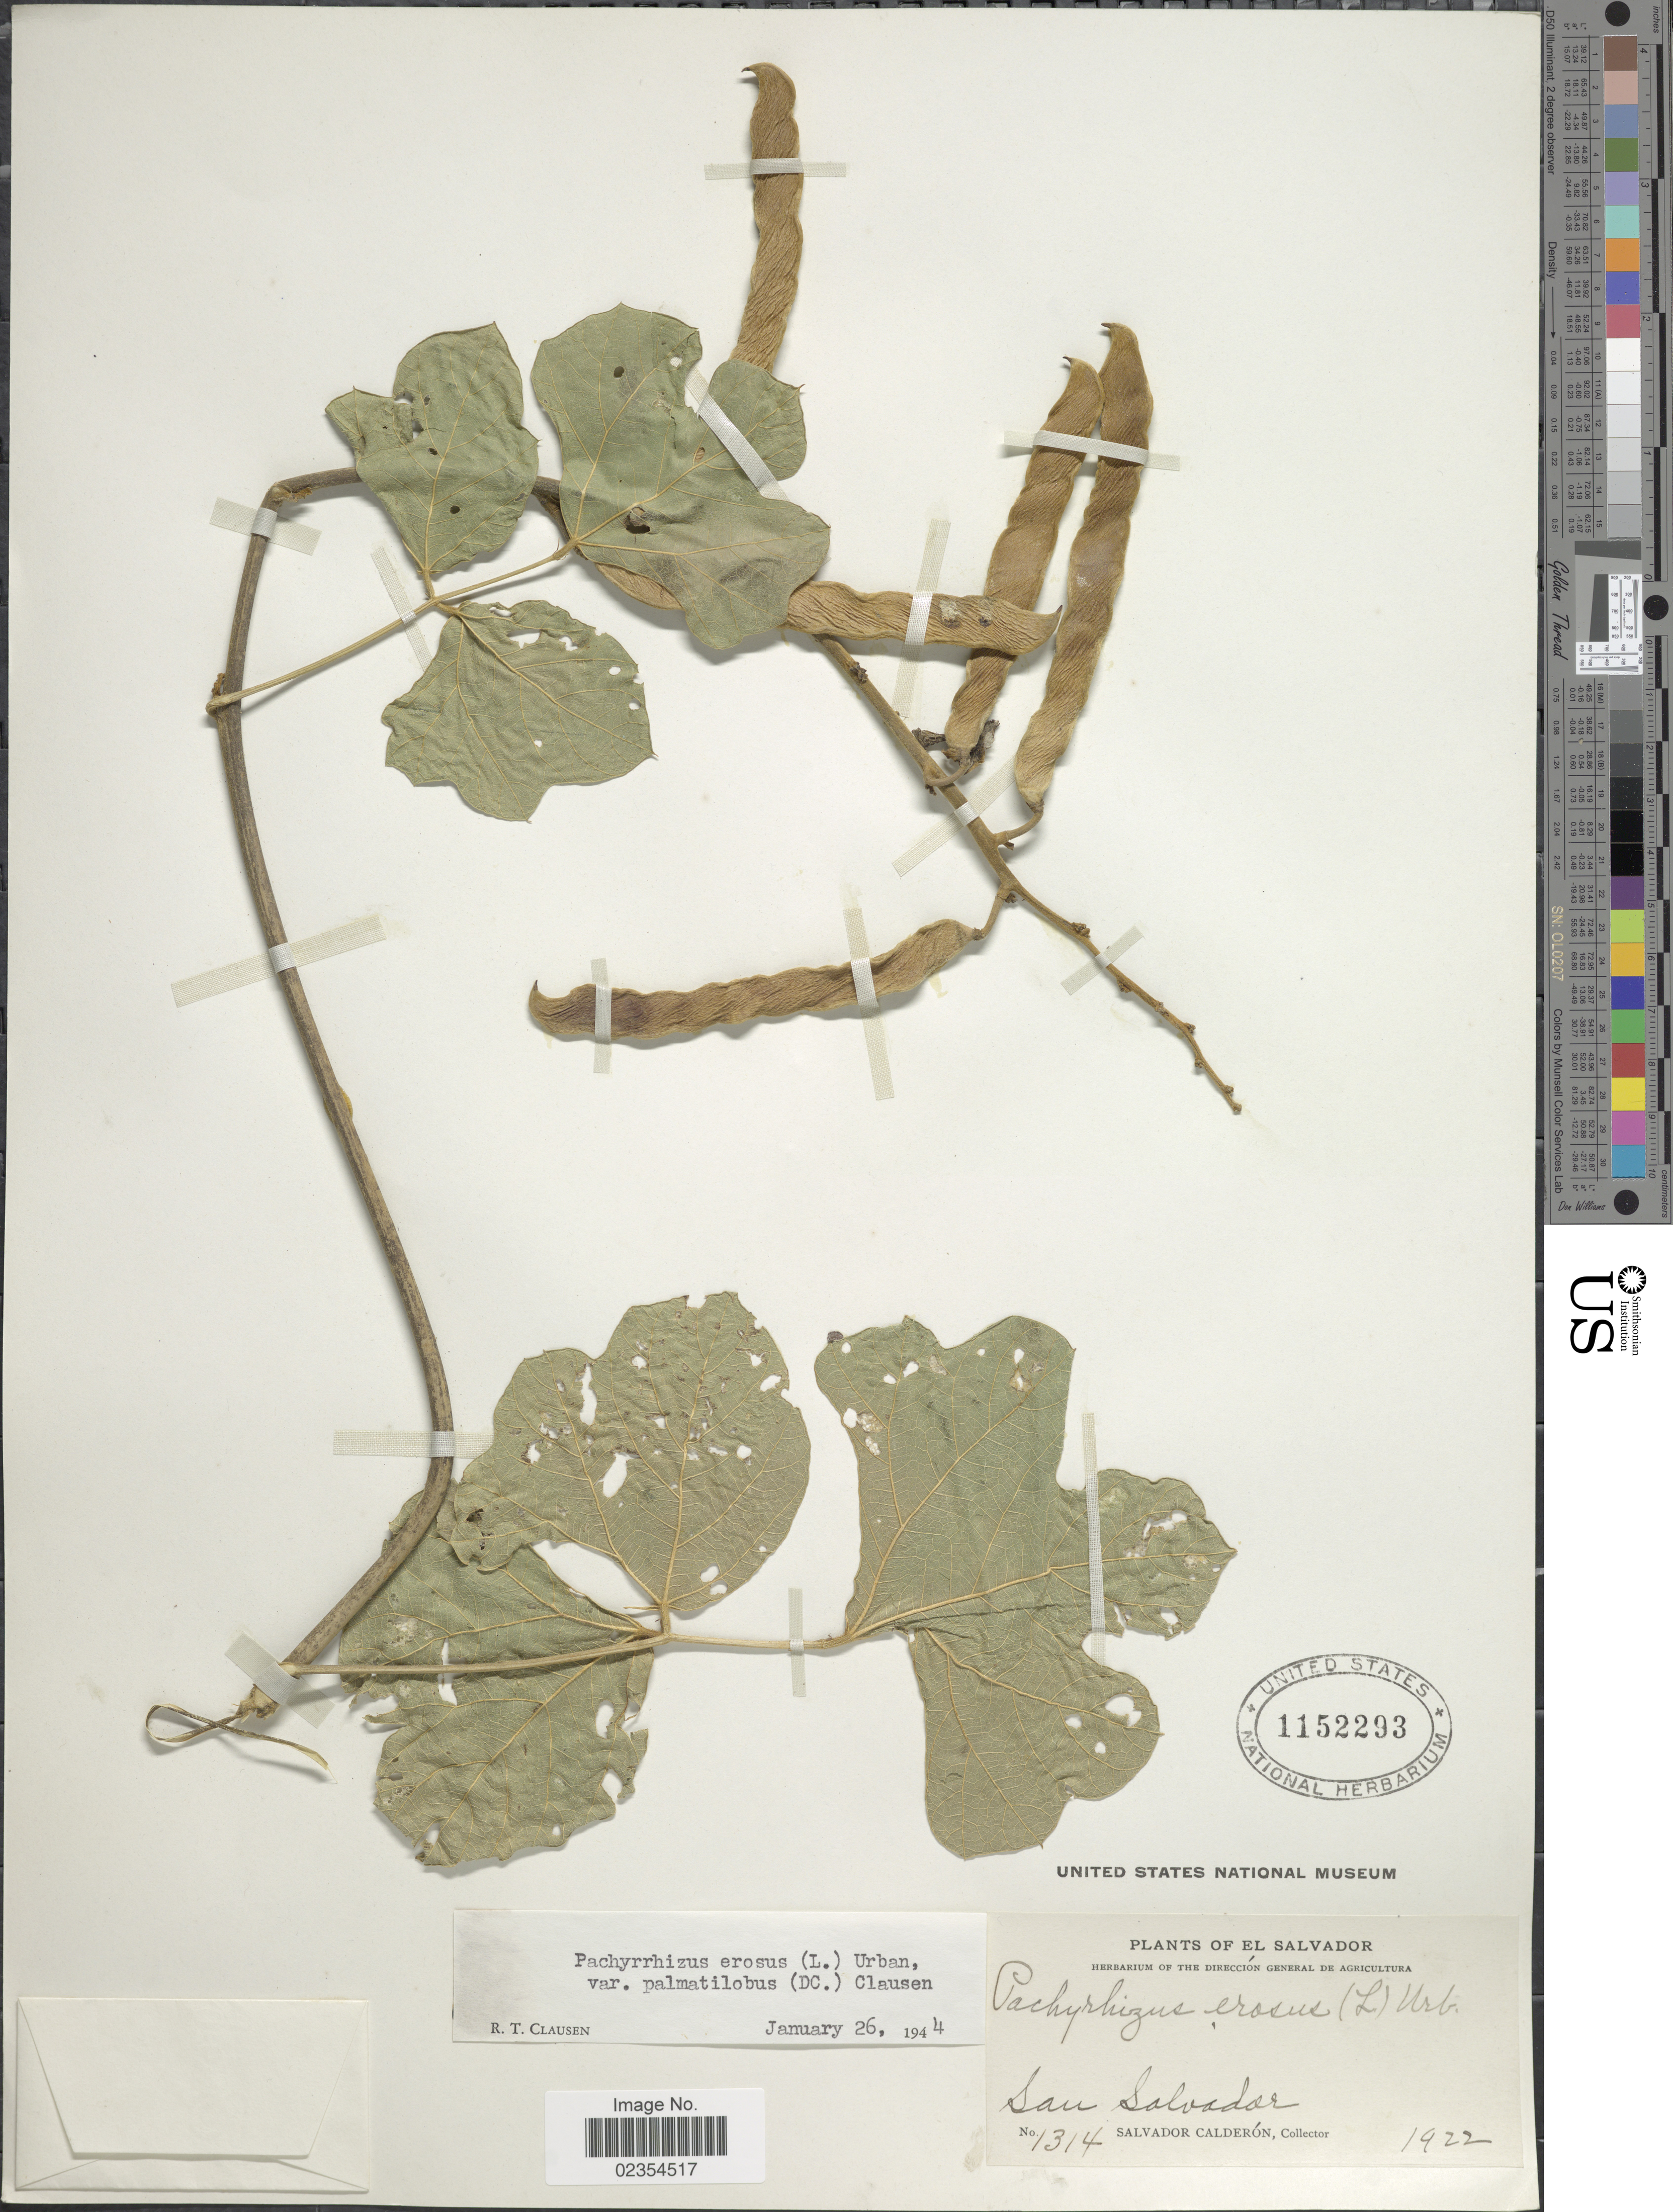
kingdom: Plantae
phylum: Tracheophyta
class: Magnoliopsida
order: Fabales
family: Fabaceae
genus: Pachyrhizus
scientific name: Pachyrhizus erosus var. palmatilobus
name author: (L.) Urb.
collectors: S. Calderón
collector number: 1314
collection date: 1922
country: El Salvador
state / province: San Salvador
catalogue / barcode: US 1152293